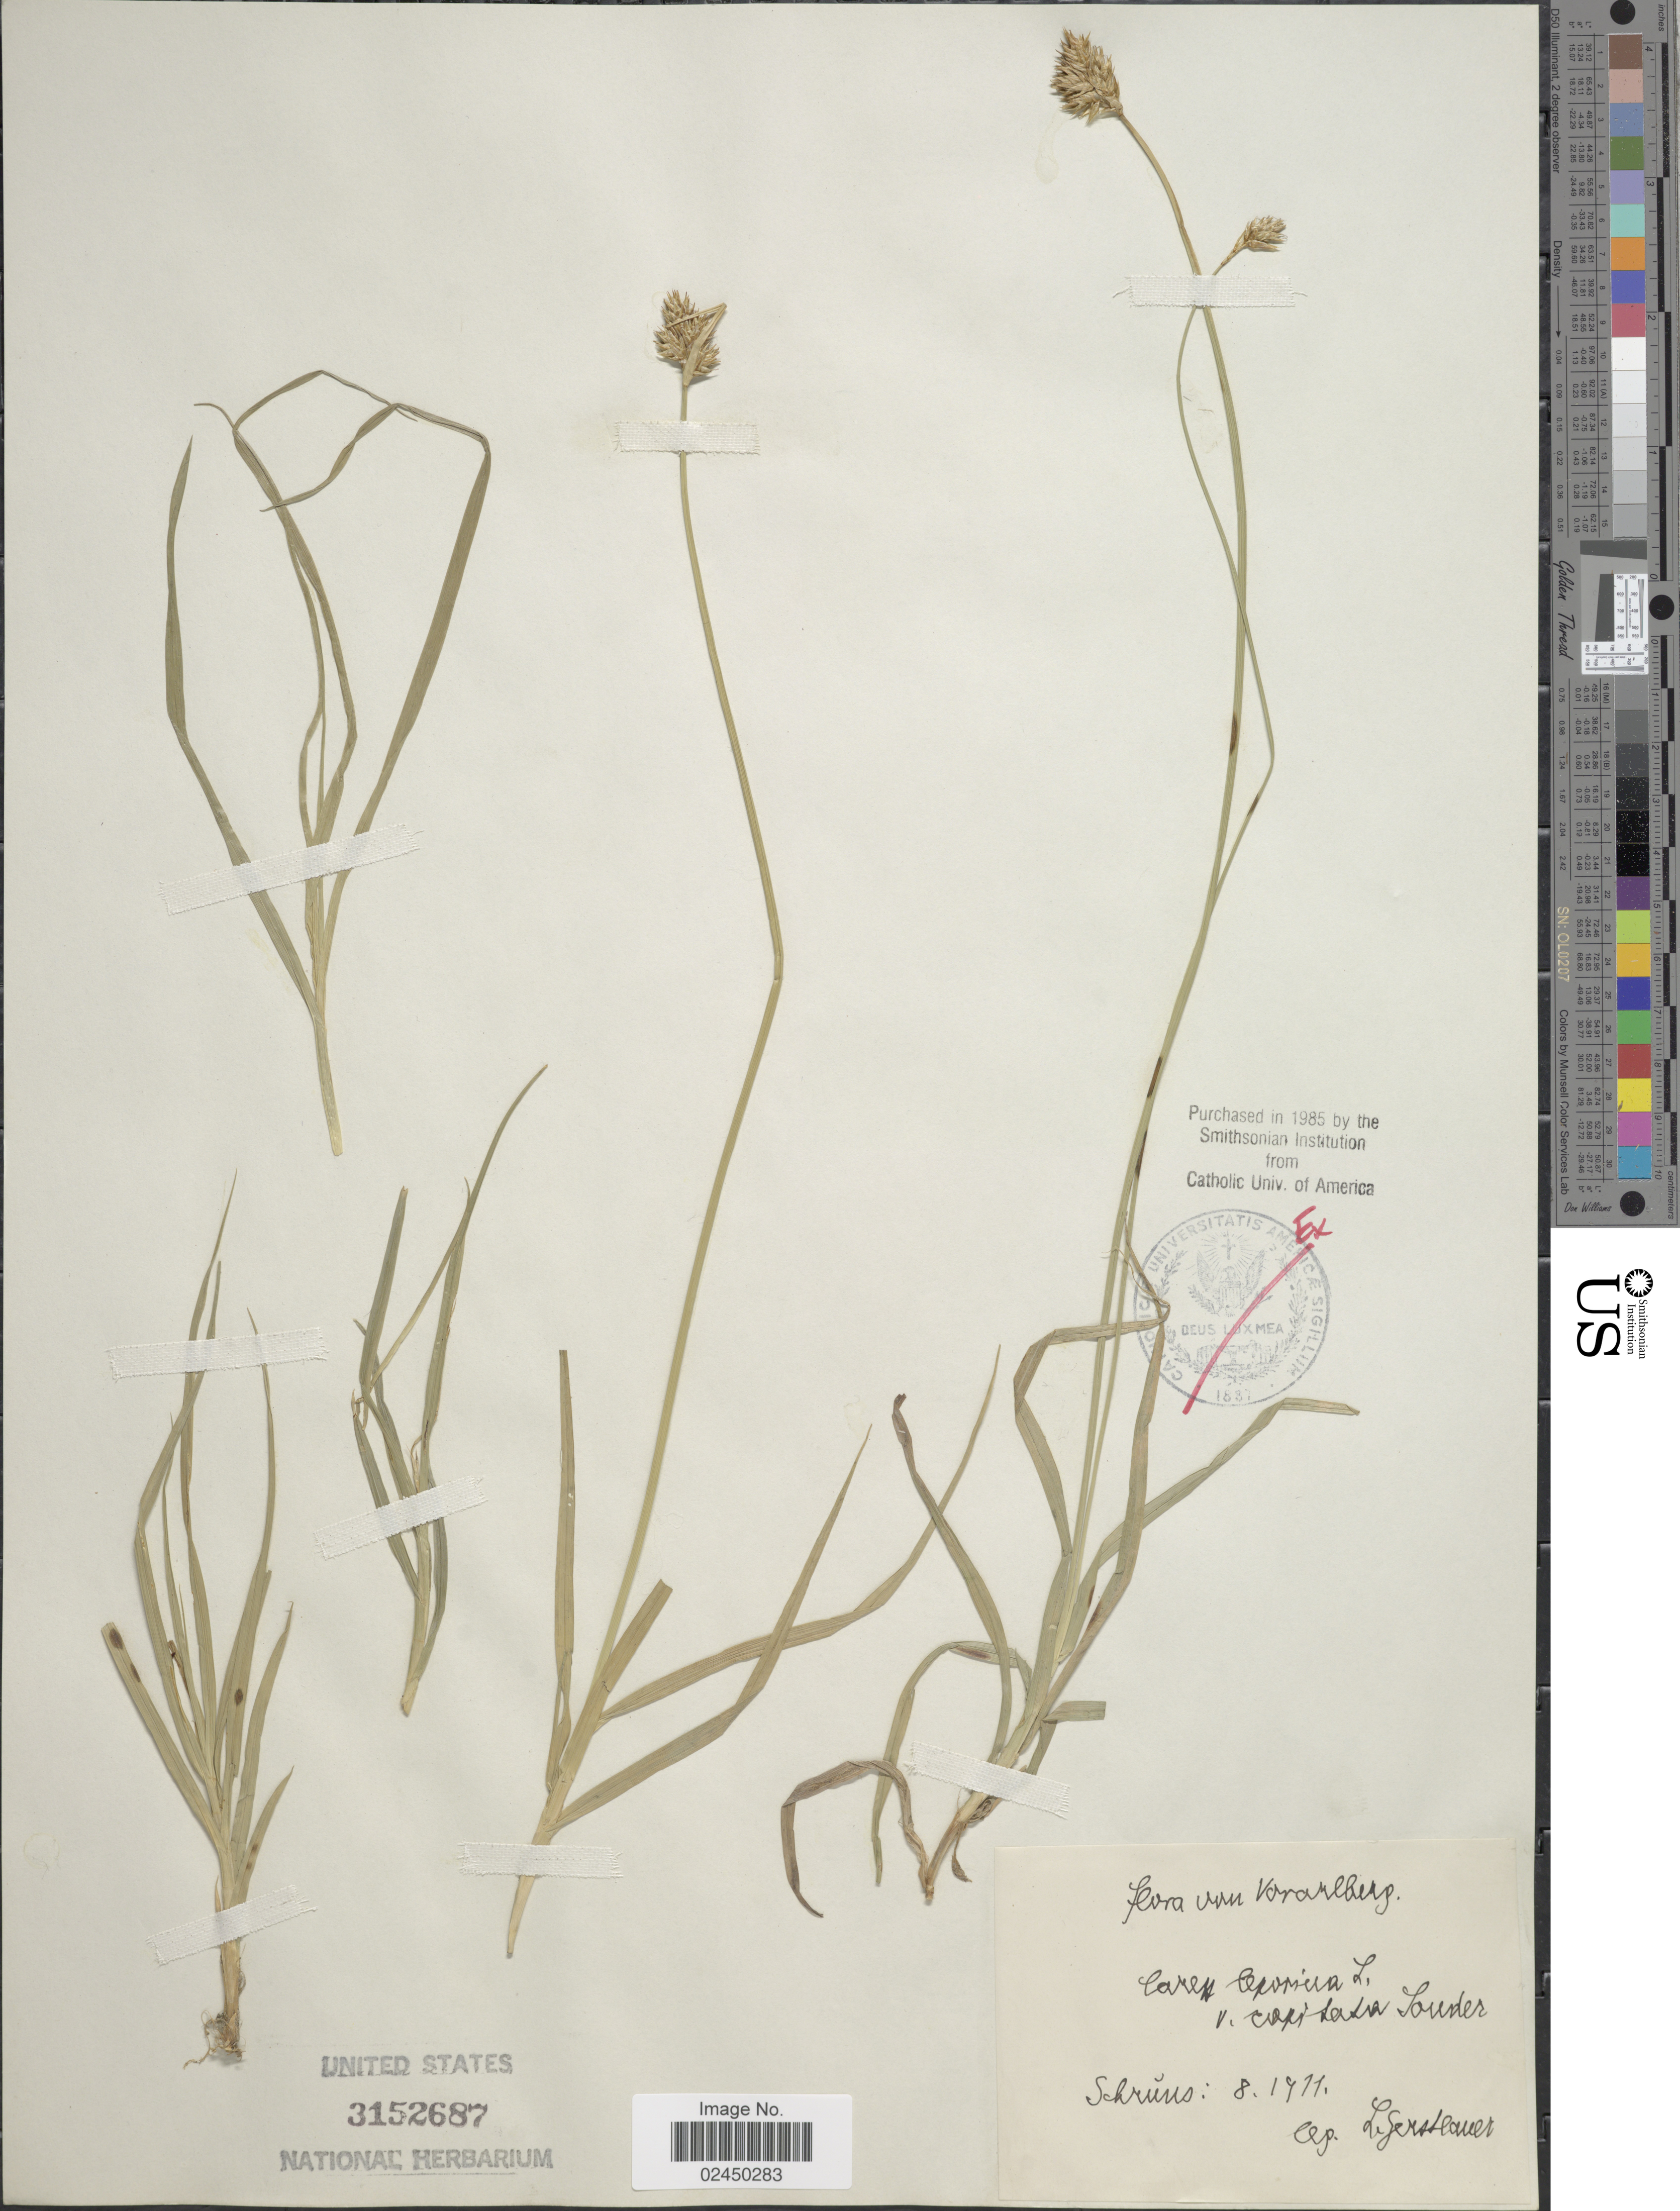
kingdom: Plantae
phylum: Tracheophyta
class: Liliopsida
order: Poales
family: Cyperaceae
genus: Carex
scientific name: Carex leporina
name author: L.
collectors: Ligerslauer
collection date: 1911-08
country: Austria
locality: Vorarlberg, Schruus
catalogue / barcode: US 3152687